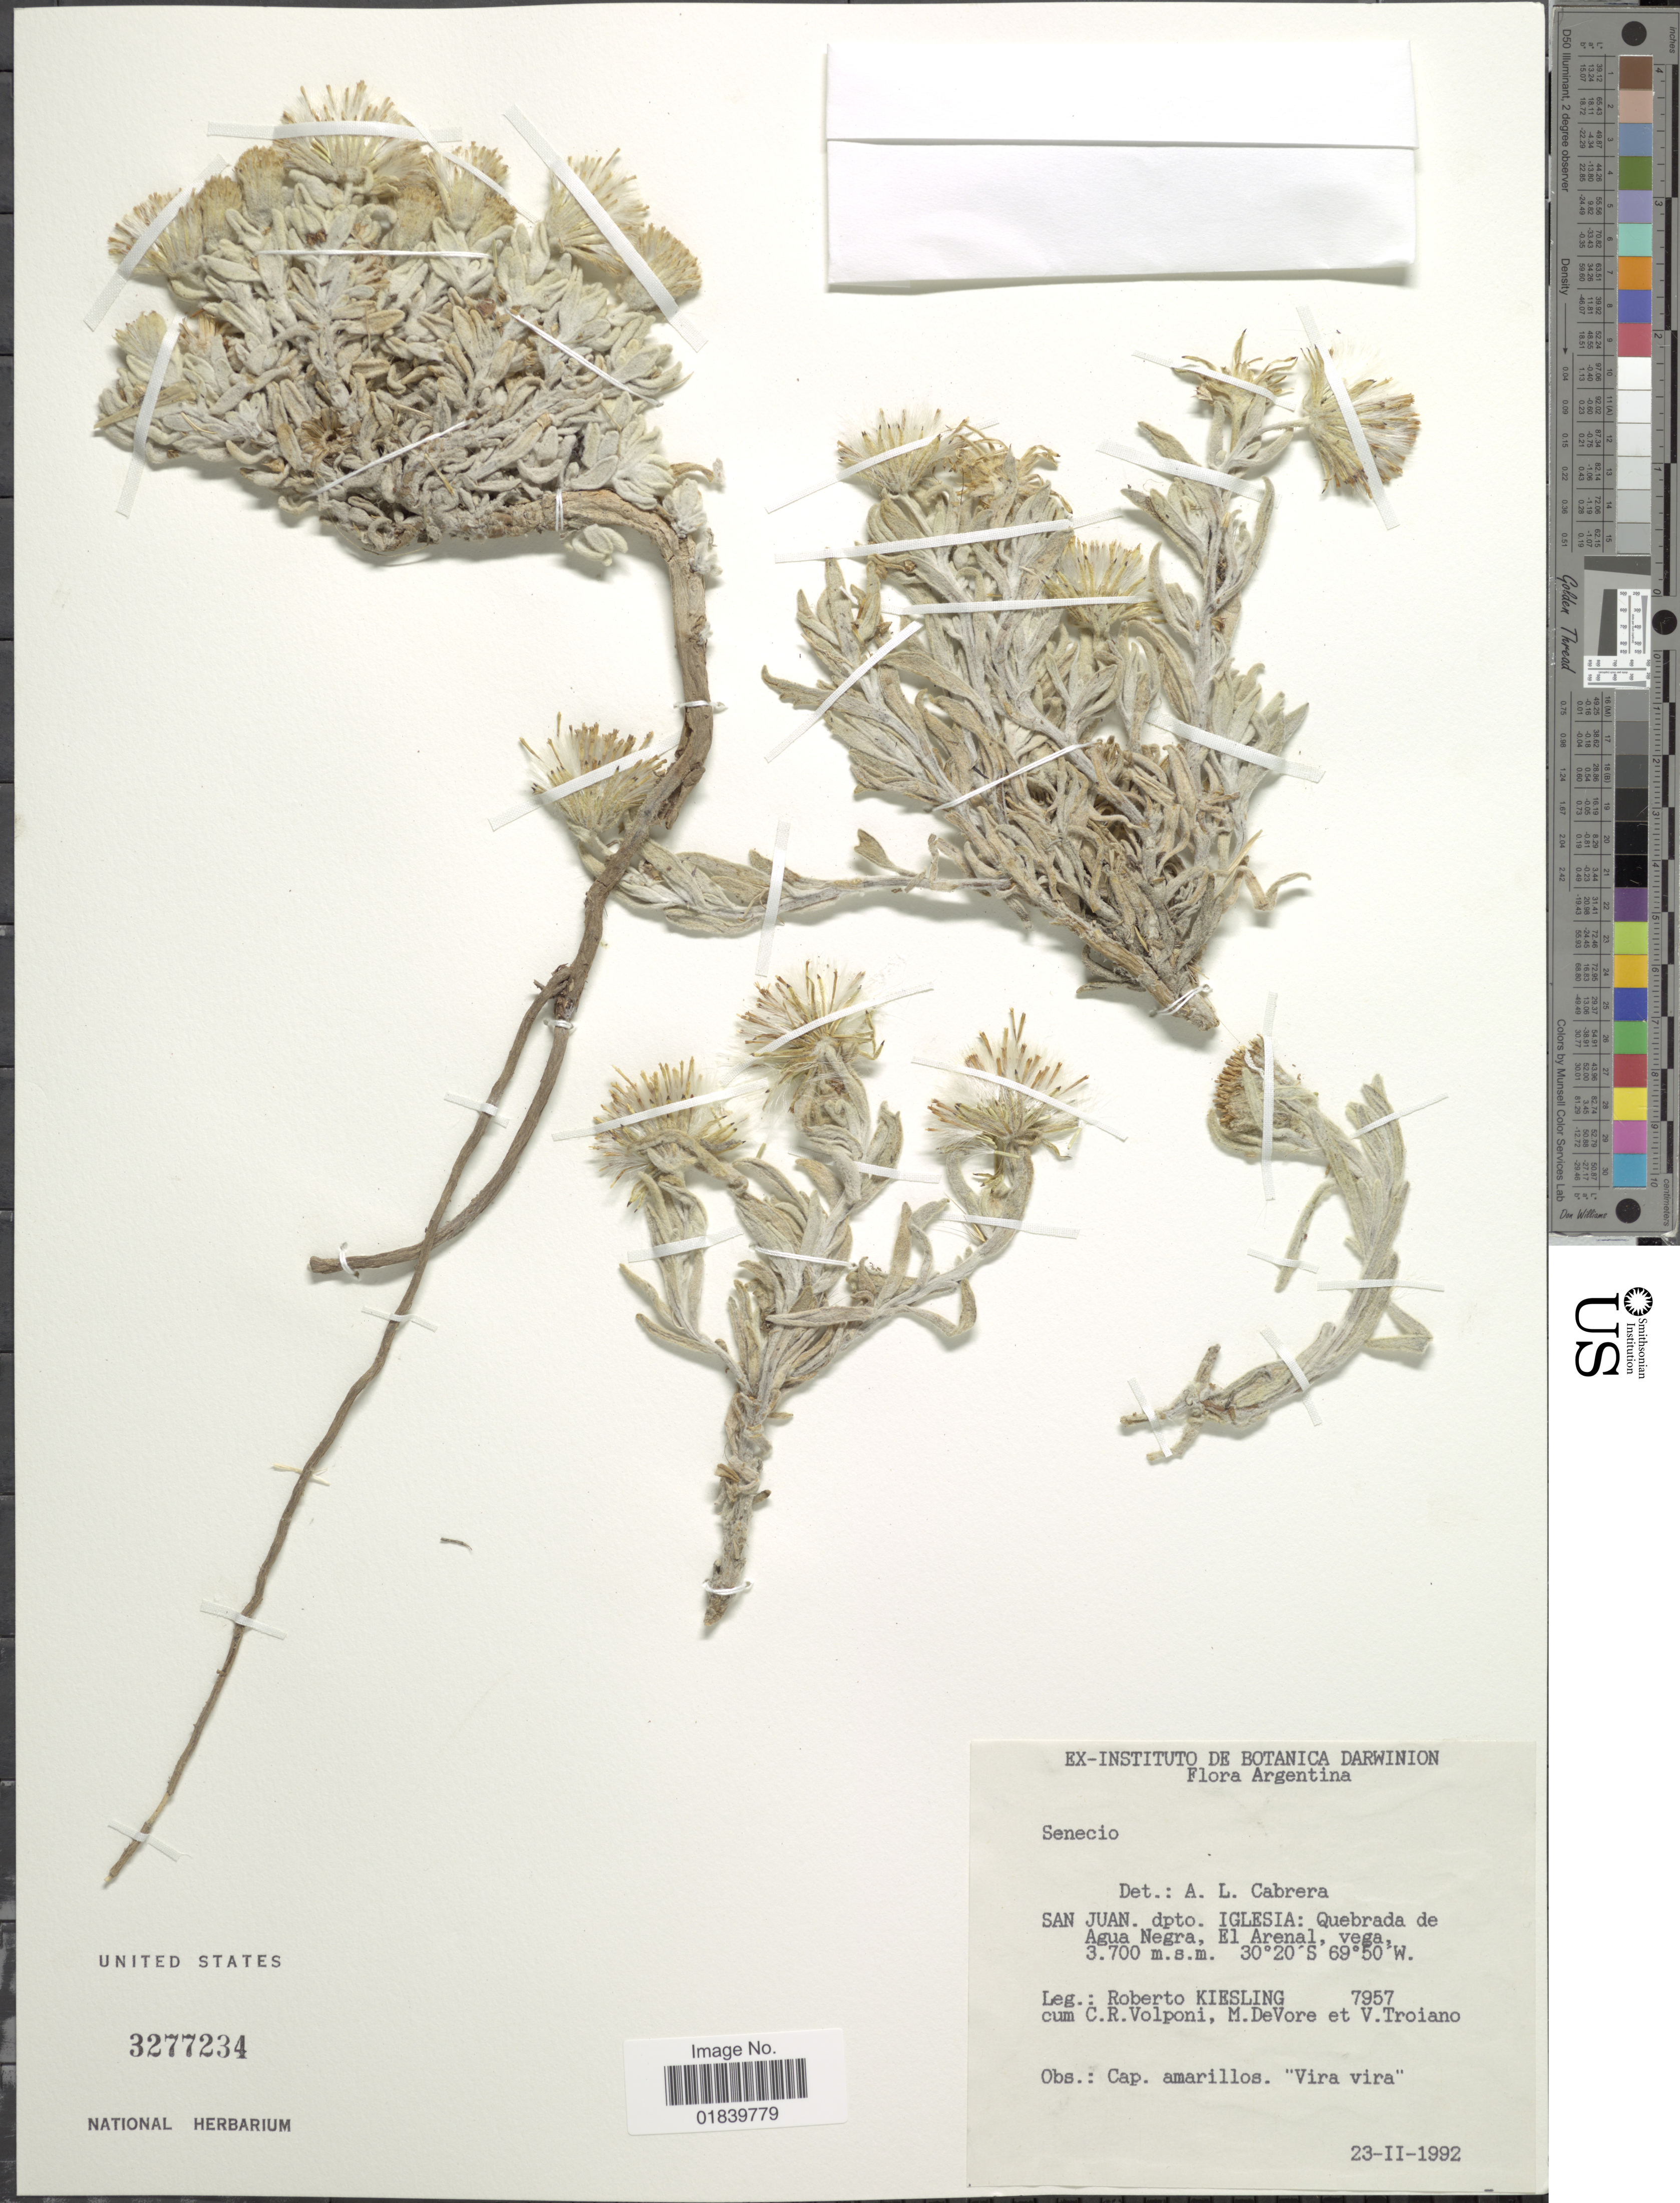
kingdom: Plantae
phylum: Tracheophyta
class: Magnoliopsida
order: Asterales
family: Asteraceae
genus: Senecio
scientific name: Senecio sp.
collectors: R. Kiesling, C. Volponi, M. DeVore & V. Troiano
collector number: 7957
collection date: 1992-02-23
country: Argentina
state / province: San Juan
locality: San Juan, dpto. Iglesia: Quebrada. de Agua Negra; El Arenal.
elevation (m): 3700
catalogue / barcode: US 3277234